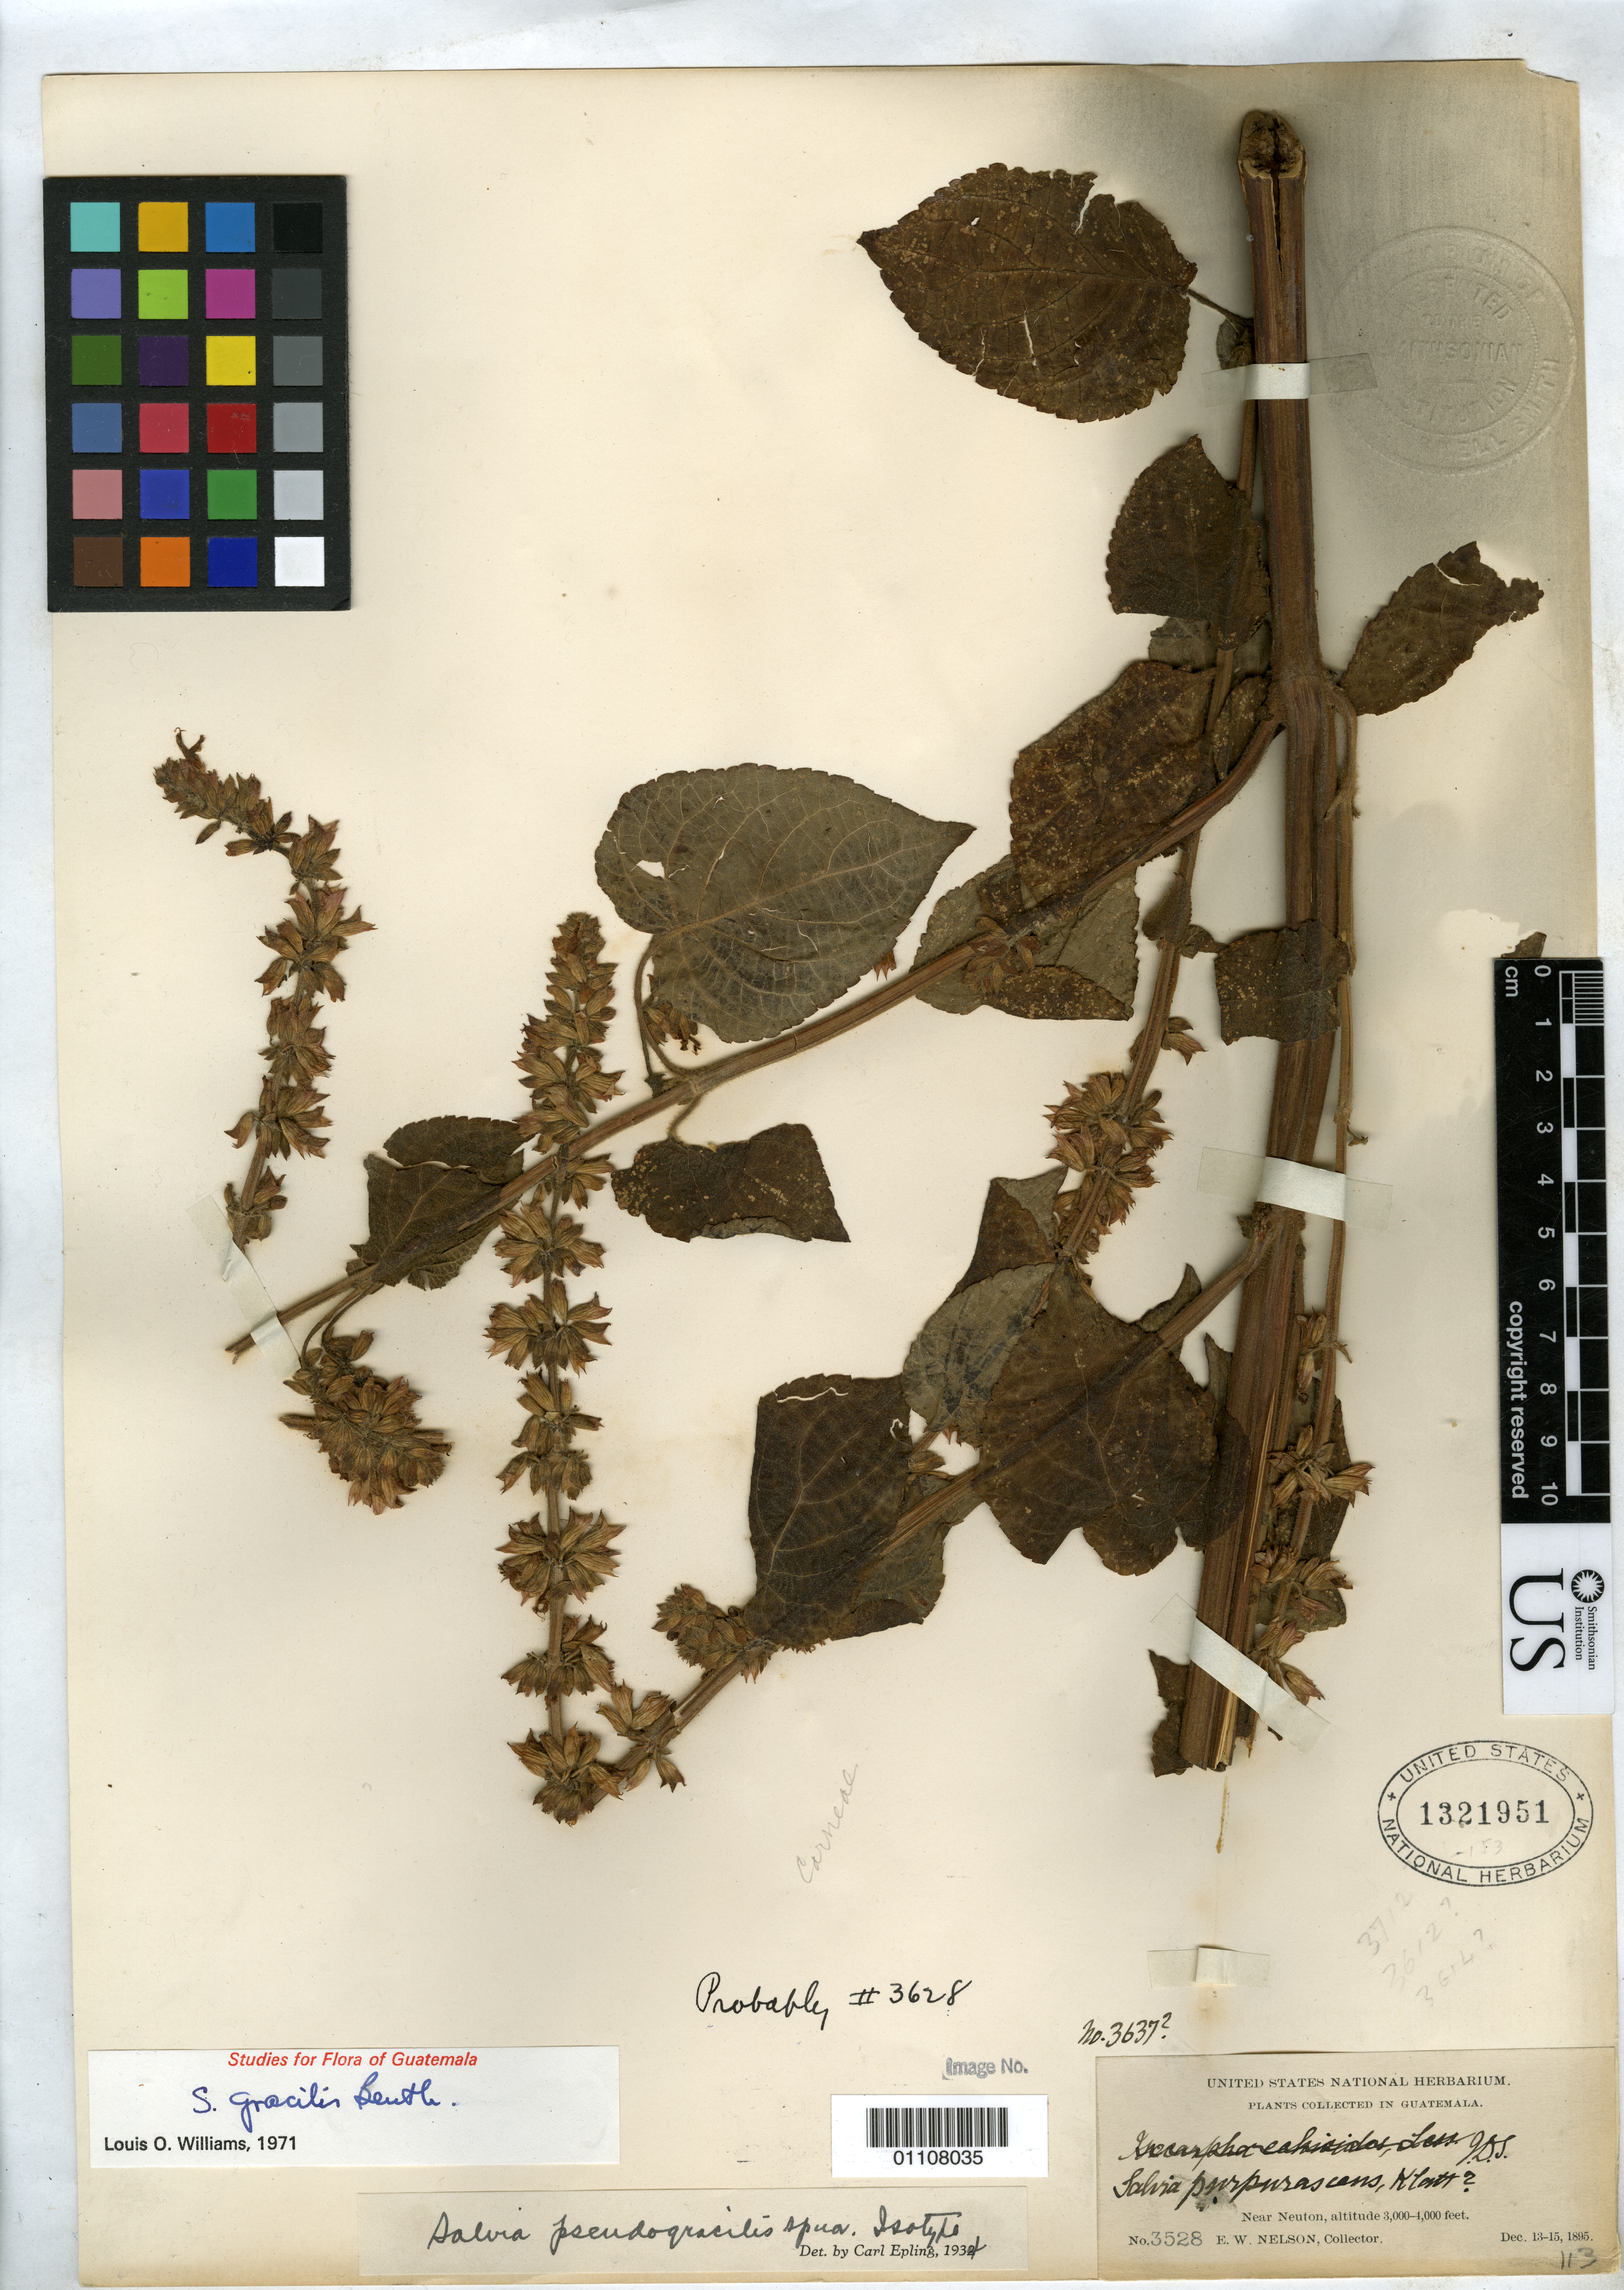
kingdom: Plantae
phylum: Tracheophyta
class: Magnoliopsida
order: Lamiales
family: Lamiaceae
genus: Salvia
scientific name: Salvia pseudogracilis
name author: Epling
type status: Isotype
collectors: E. W. Nelson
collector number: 3528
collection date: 1895-12-13/1895-12-15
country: Guatemala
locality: Near Neuton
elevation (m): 914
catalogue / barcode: US 1321951